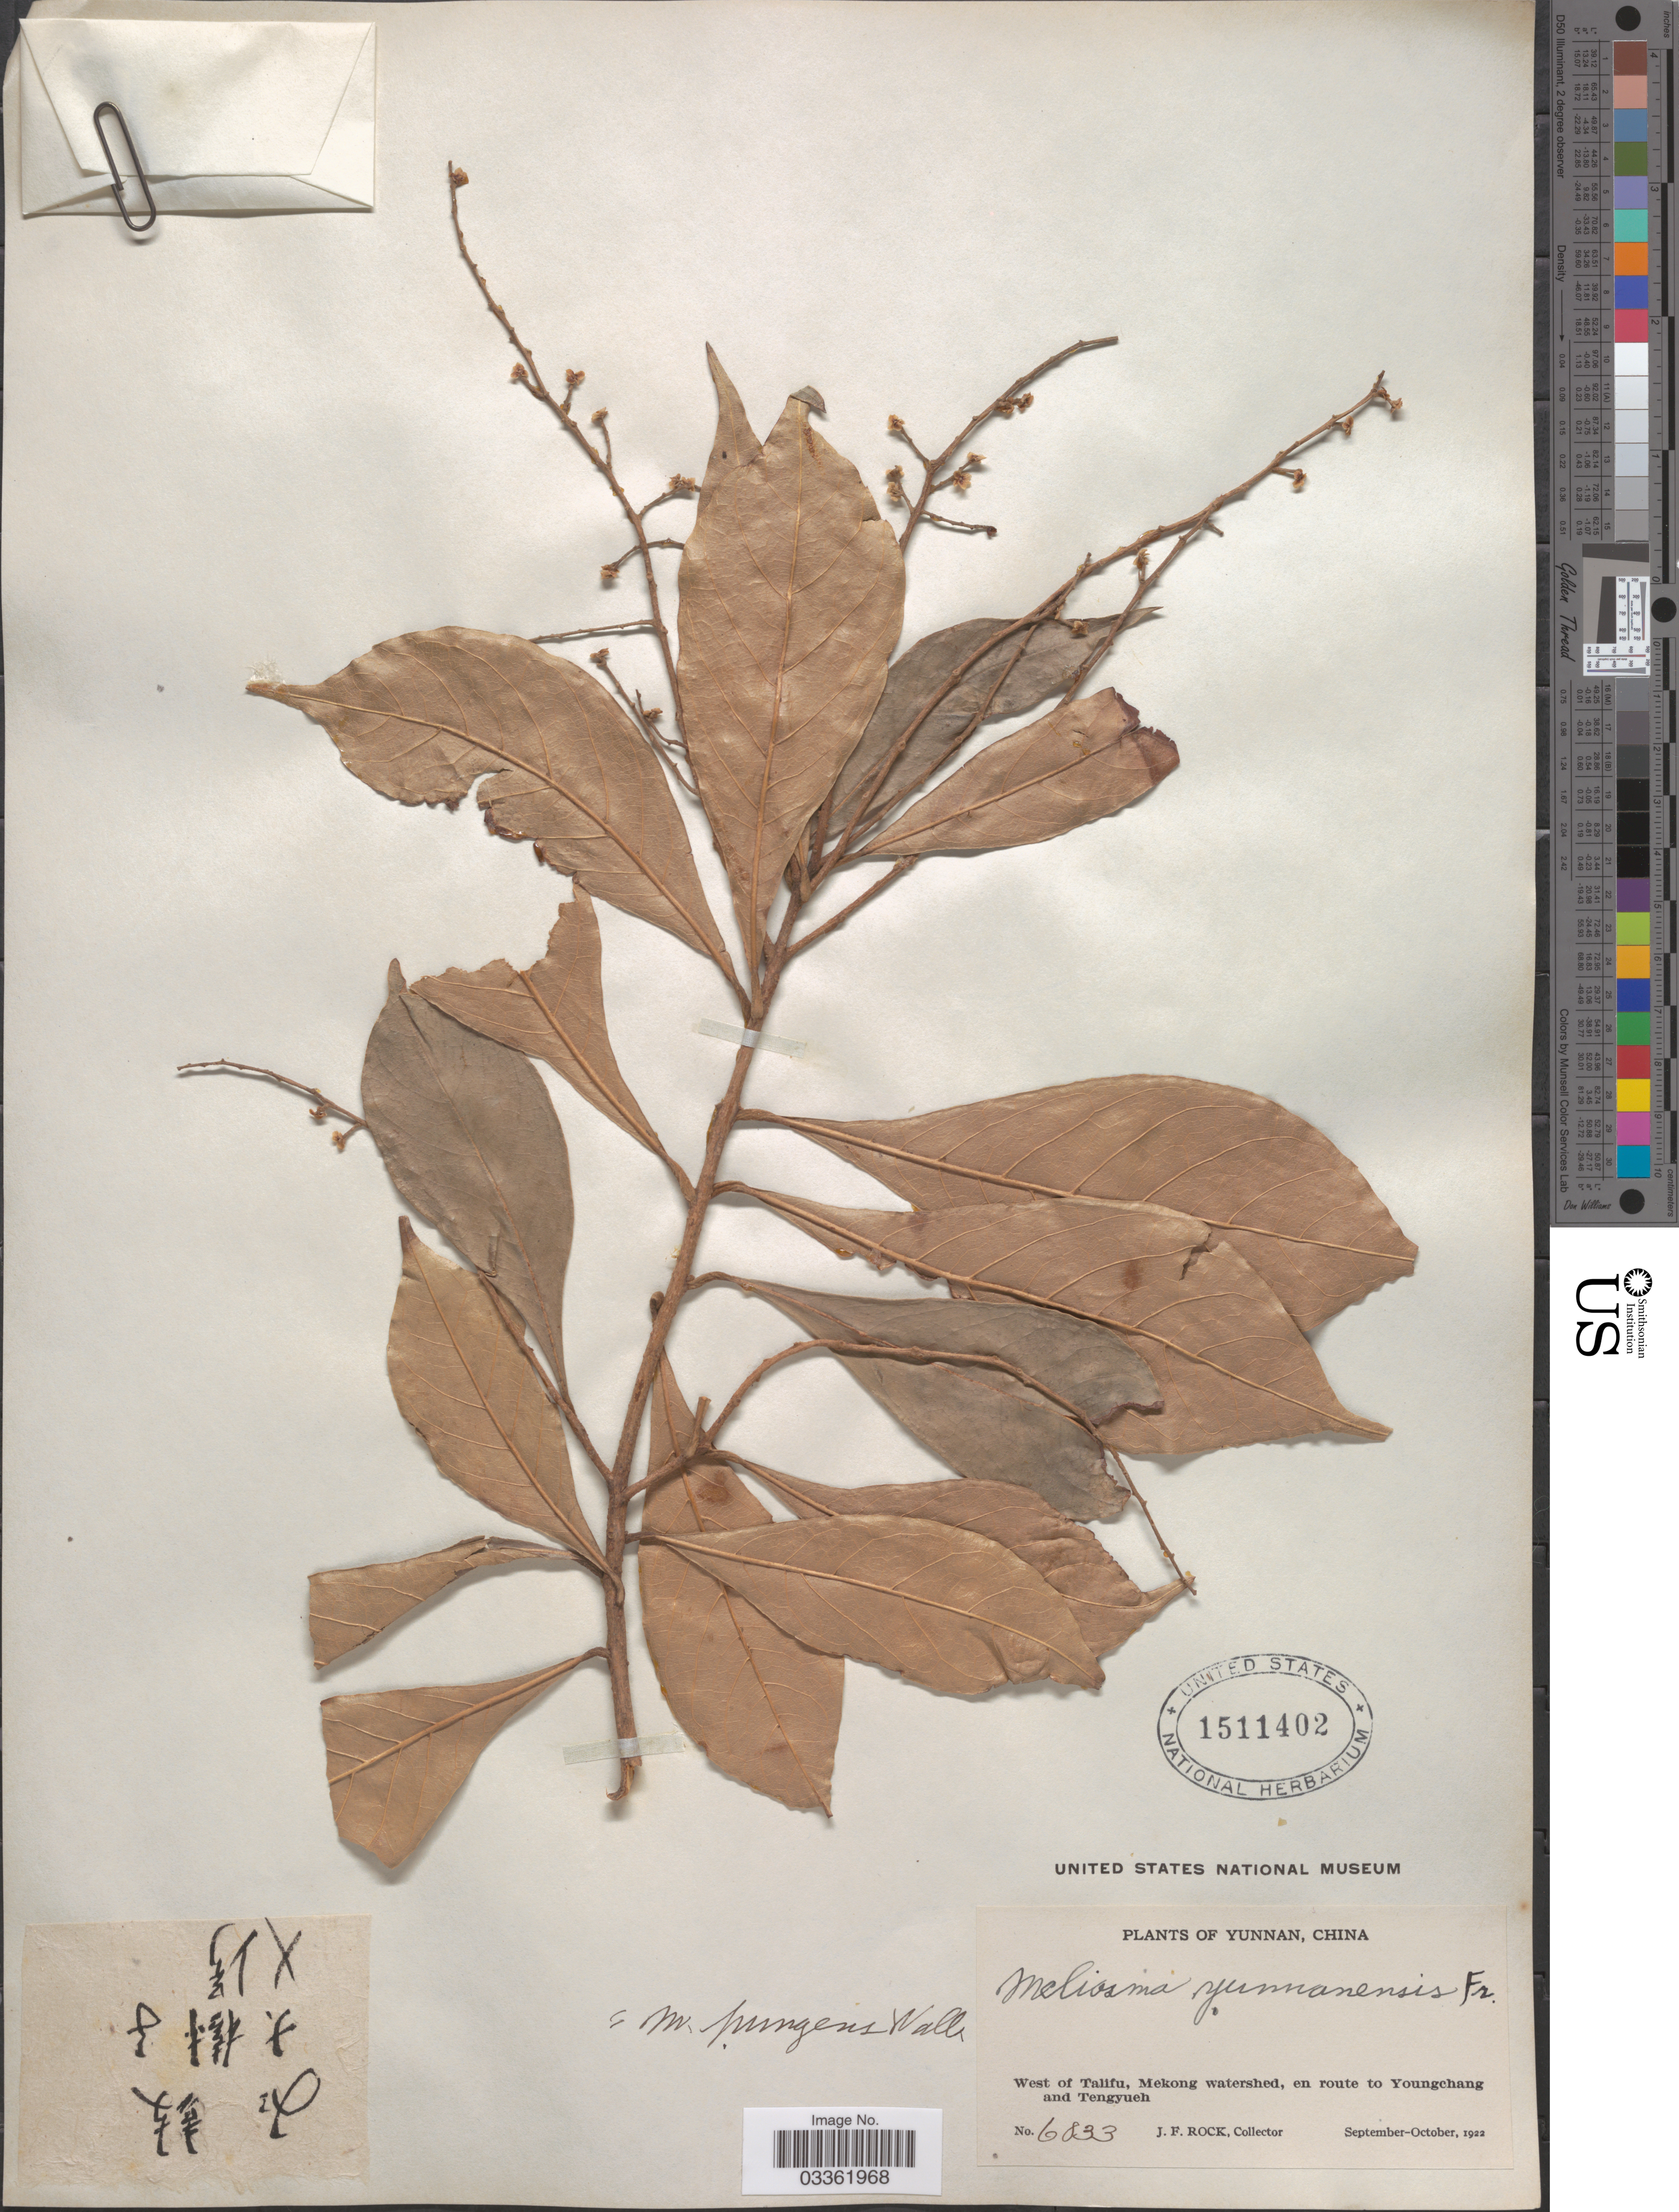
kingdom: Plantae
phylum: Tracheophyta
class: Magnoliopsida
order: Proteales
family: Sabiaceae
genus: Meliosma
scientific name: Meliosma yunnanensis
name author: Franch.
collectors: J. Rock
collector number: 6833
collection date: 1922-09/1922-10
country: China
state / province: Yunnan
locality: West of Talifu, Mekong watershed, en route to Youngchang and Tengyueh.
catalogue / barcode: US 1511402